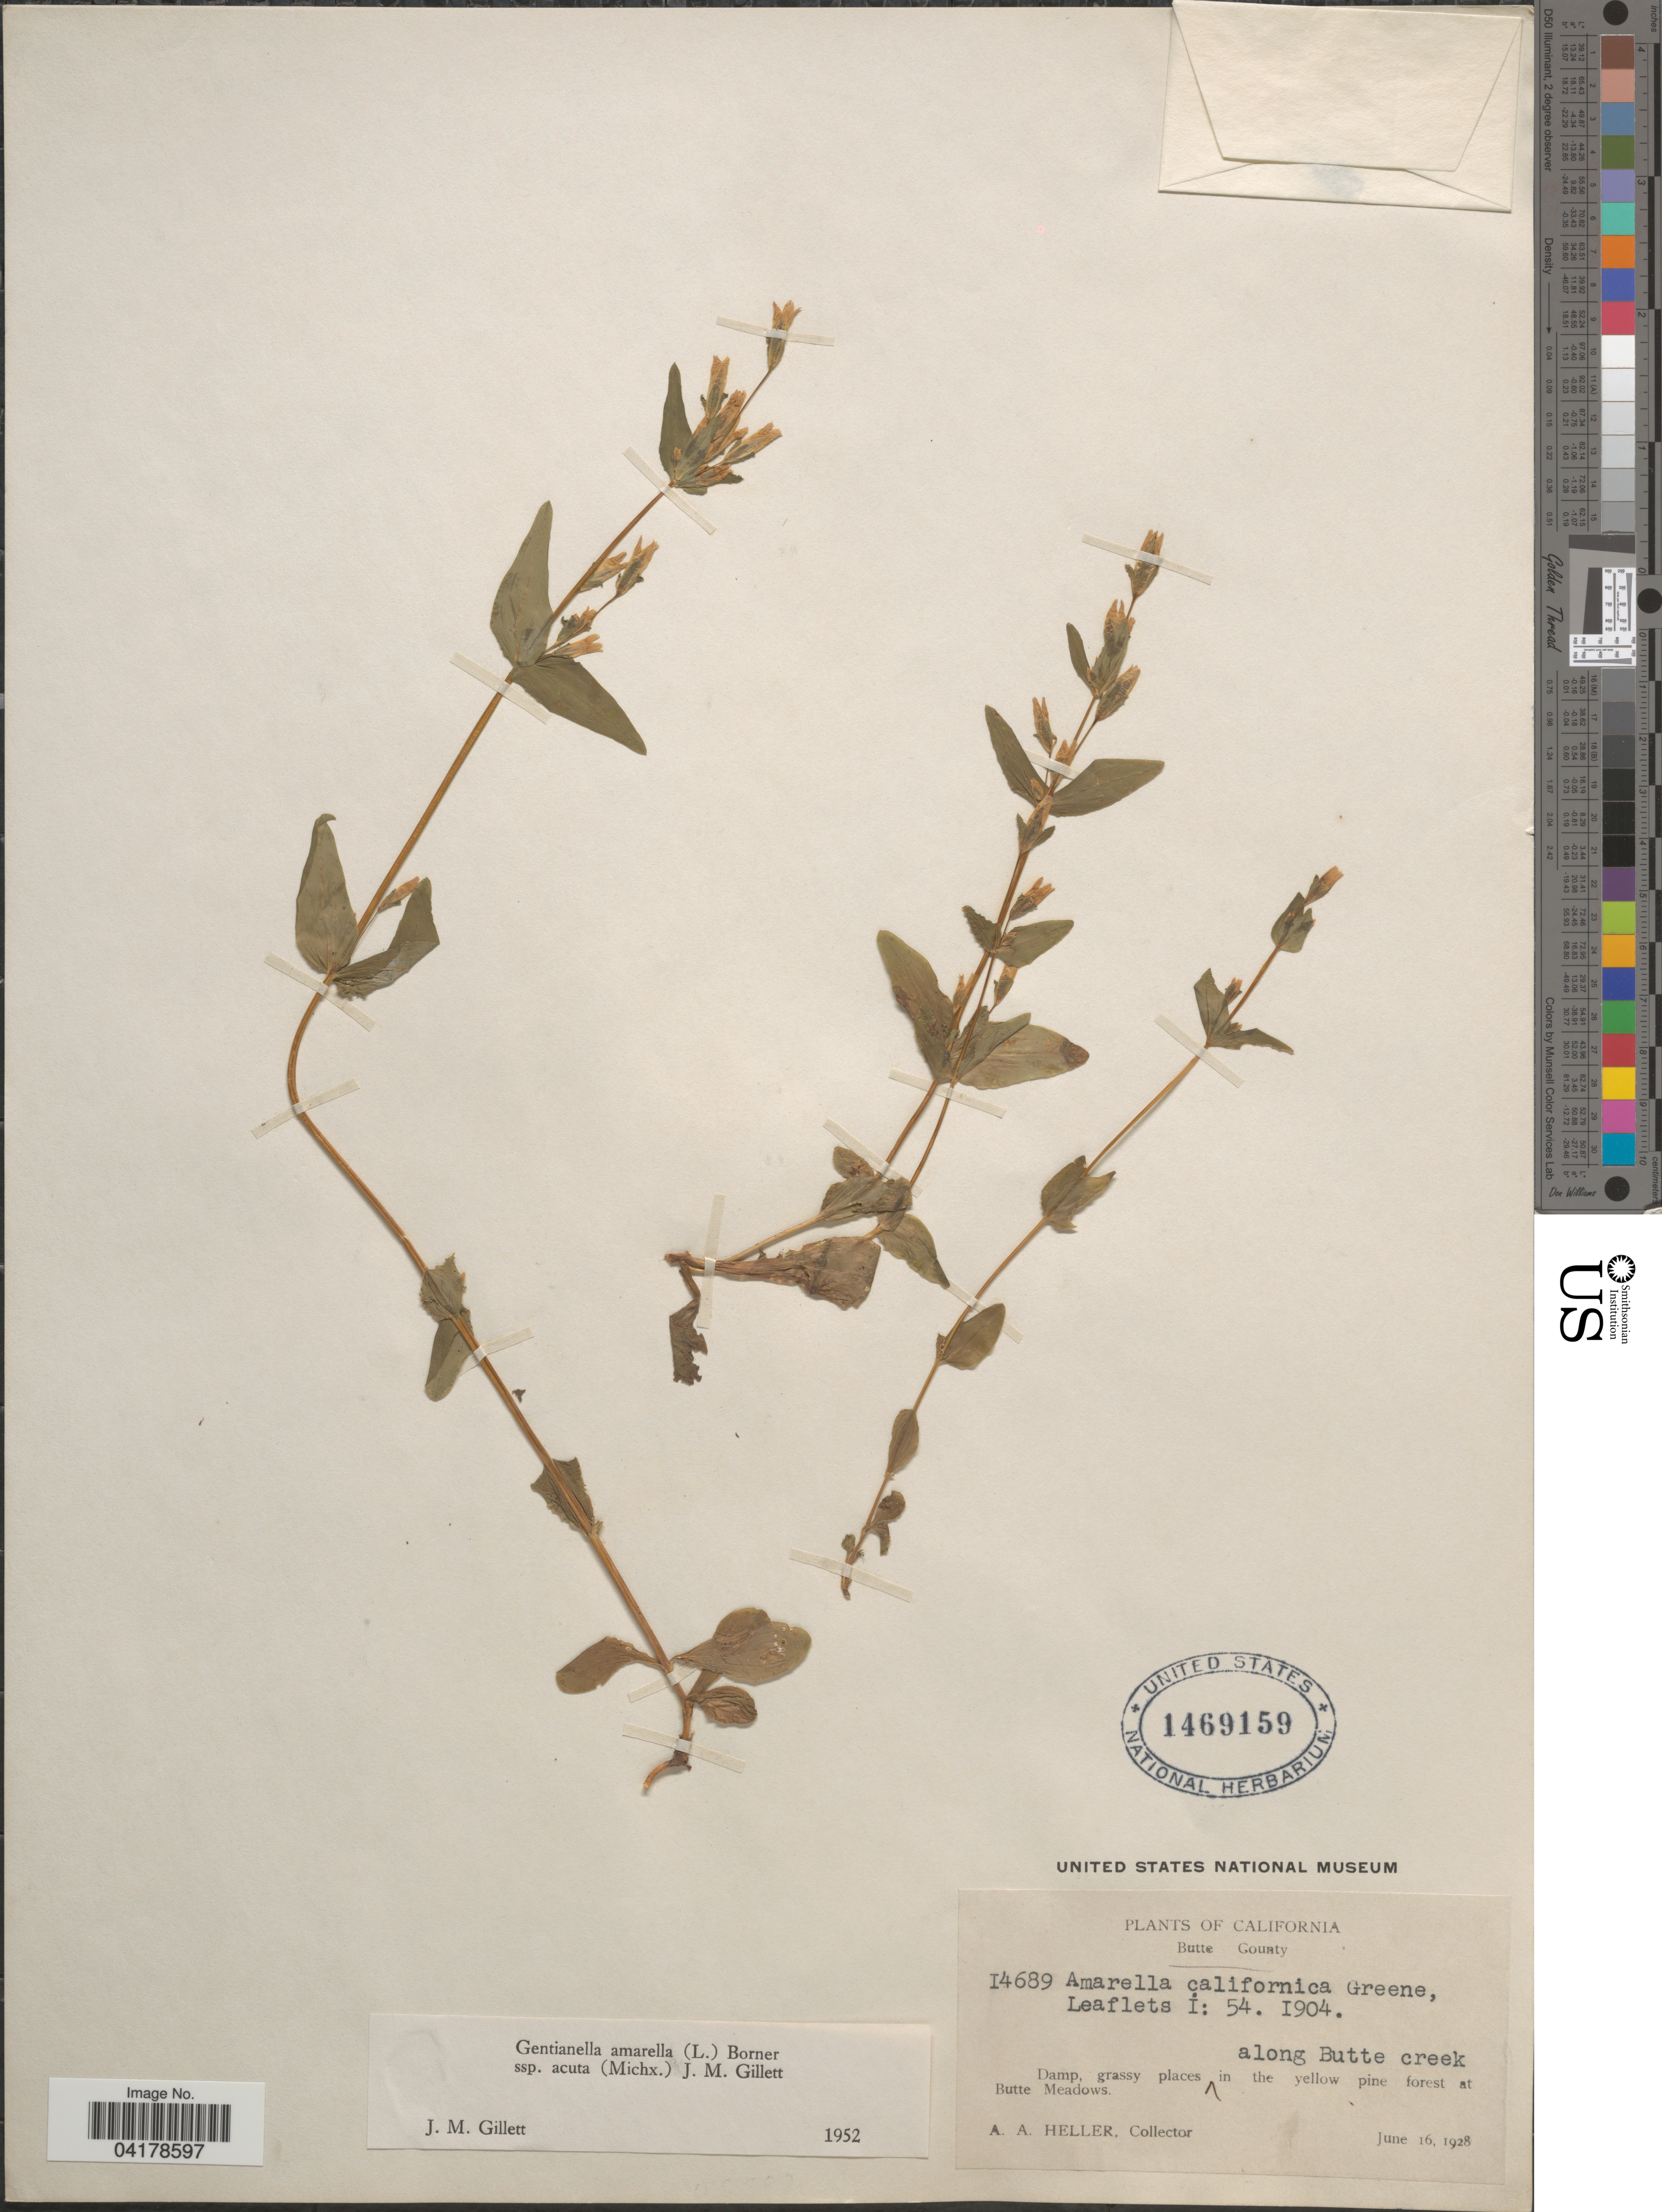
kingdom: Plantae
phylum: Tracheophyta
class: Magnoliopsida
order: Gentianales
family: Gentianaceae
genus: Gentianella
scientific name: Gentianella amarella subsp. acuta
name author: (Michx.) J.M. Gillett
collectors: A. A. Heller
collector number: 14689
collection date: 1928-06-16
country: United States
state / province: California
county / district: Butte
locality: Butte County. Damp, grassy places along Butte creek in the yellow pine forest at Butte Meadows.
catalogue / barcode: US 1469159